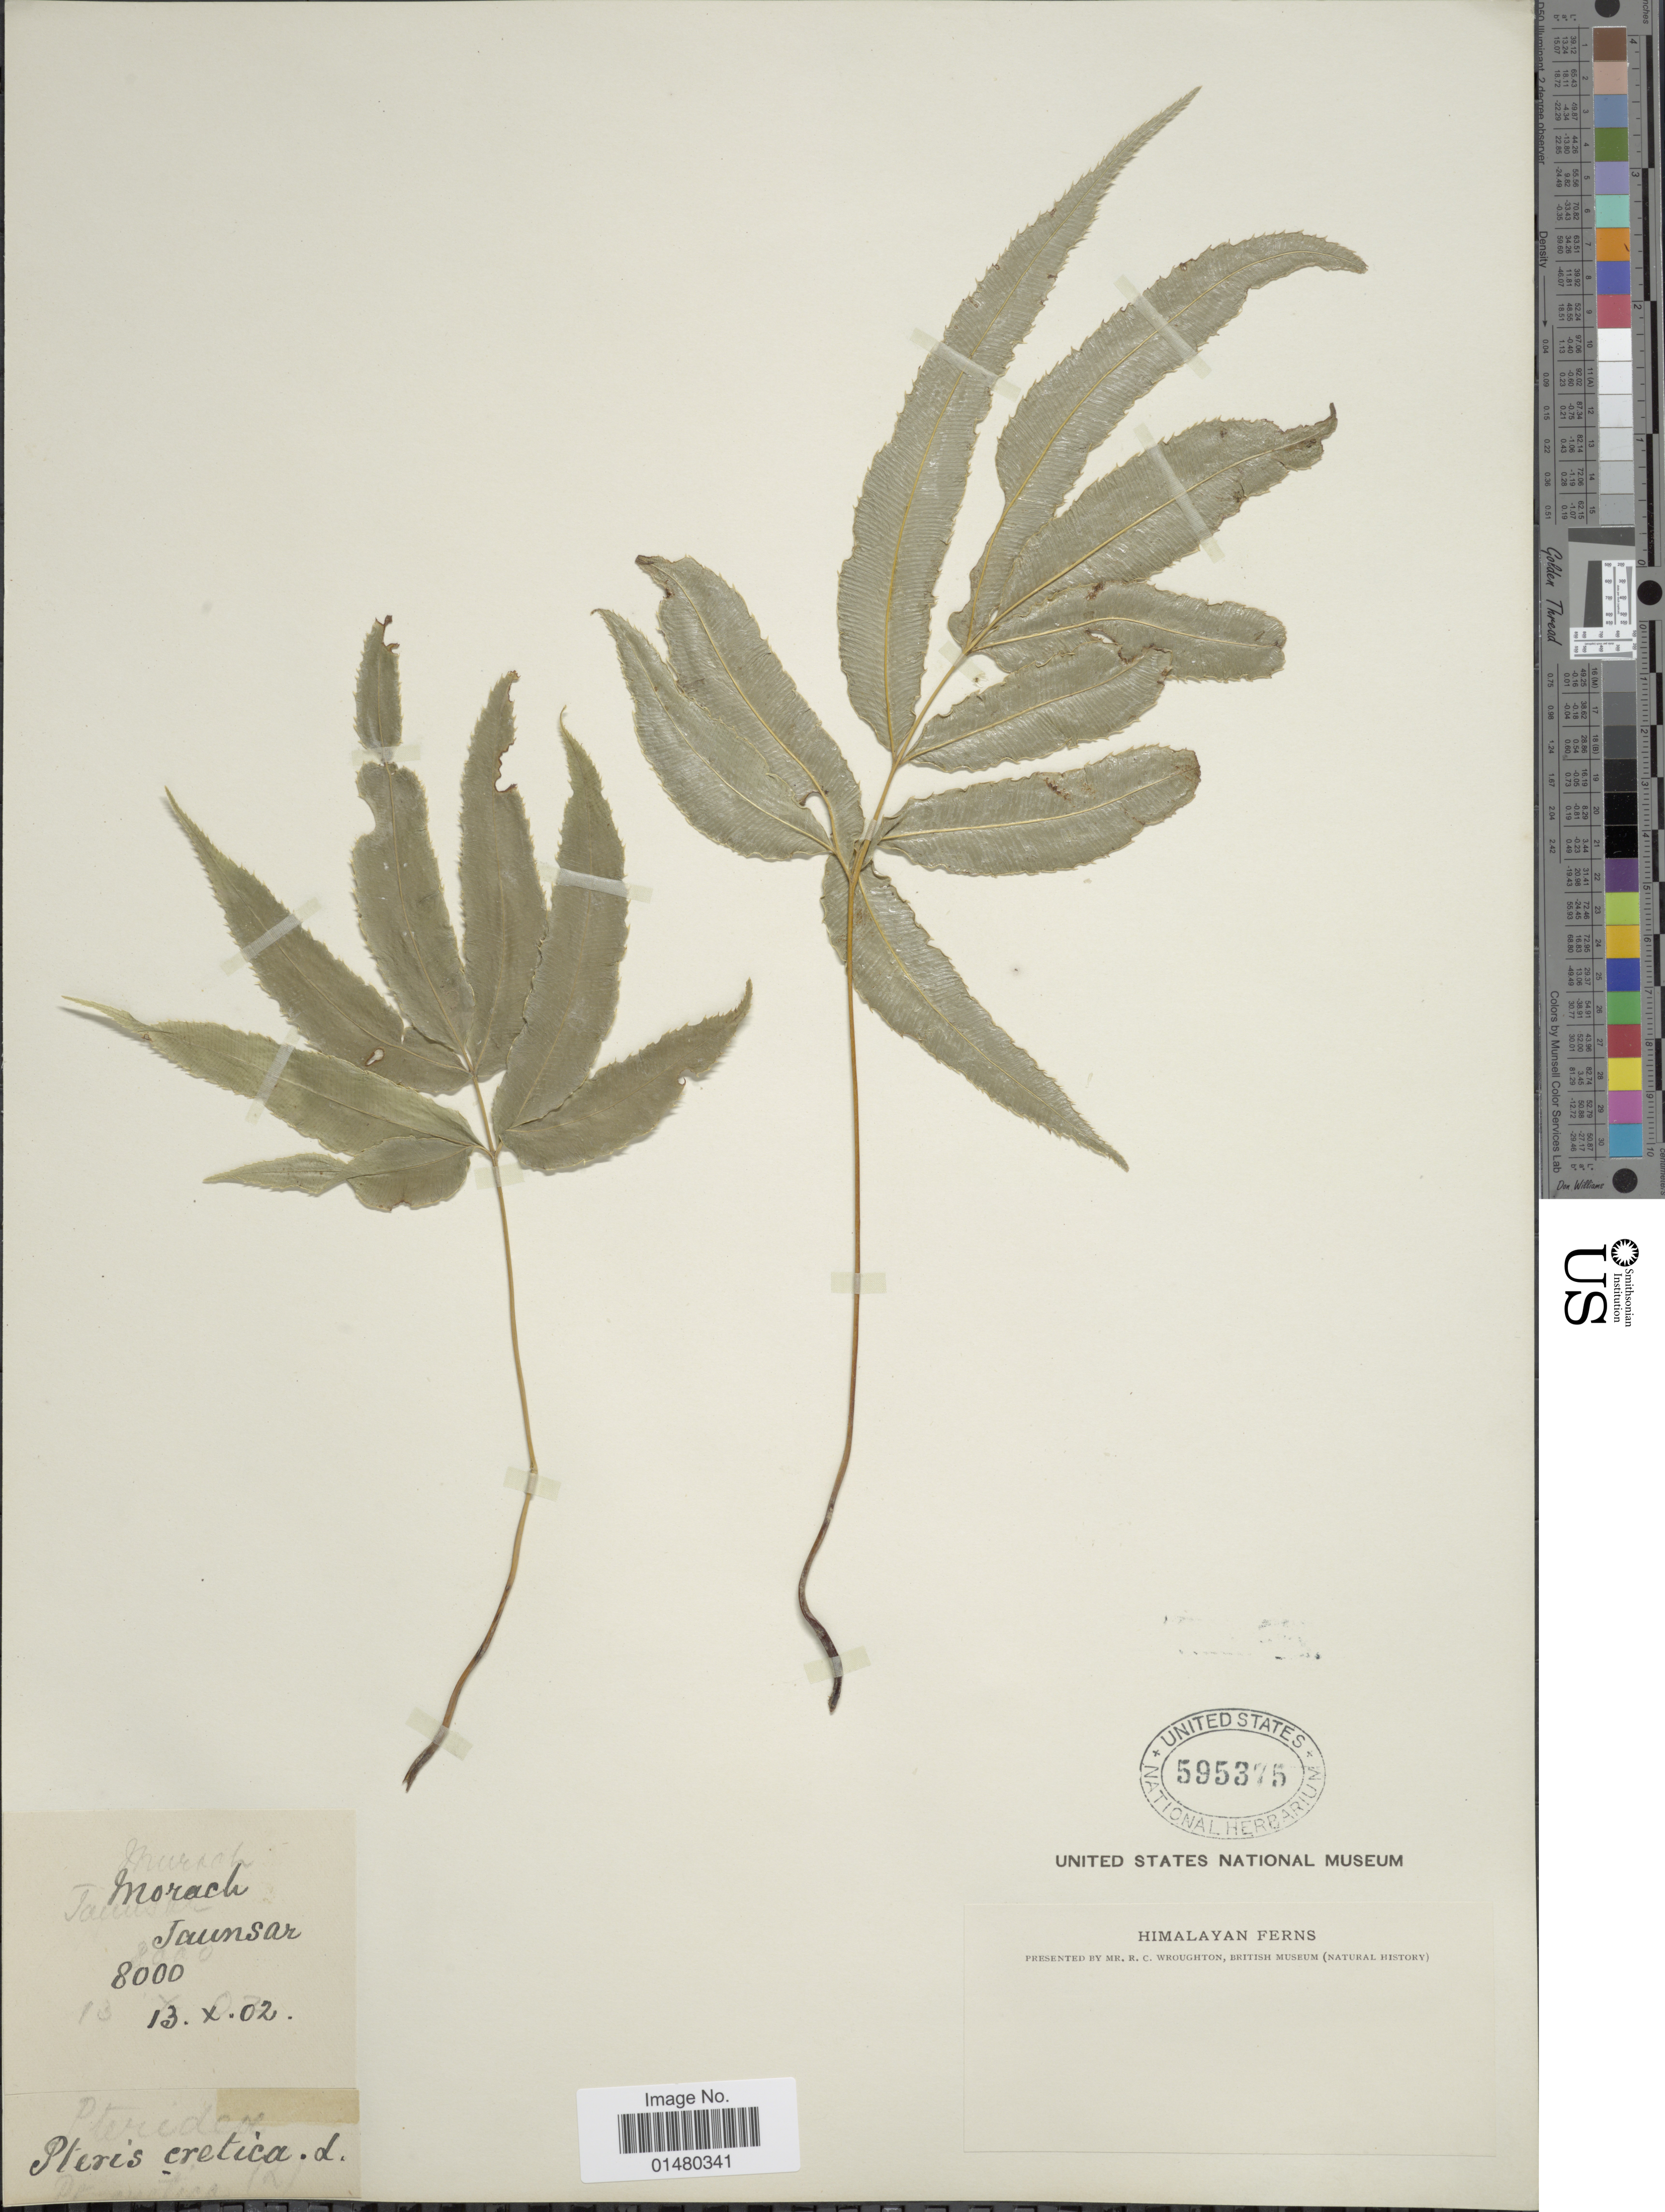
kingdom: Plantae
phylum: Tracheophyta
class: Polypodiopsida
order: Polypodiales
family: Pteridaceae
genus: Pteris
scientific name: Pteris cretica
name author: L.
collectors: R. Wroughton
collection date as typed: Transcribed d/m/y: 13/10/2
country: India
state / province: Uttarakhand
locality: Morach, Jaunsar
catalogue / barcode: US 595375